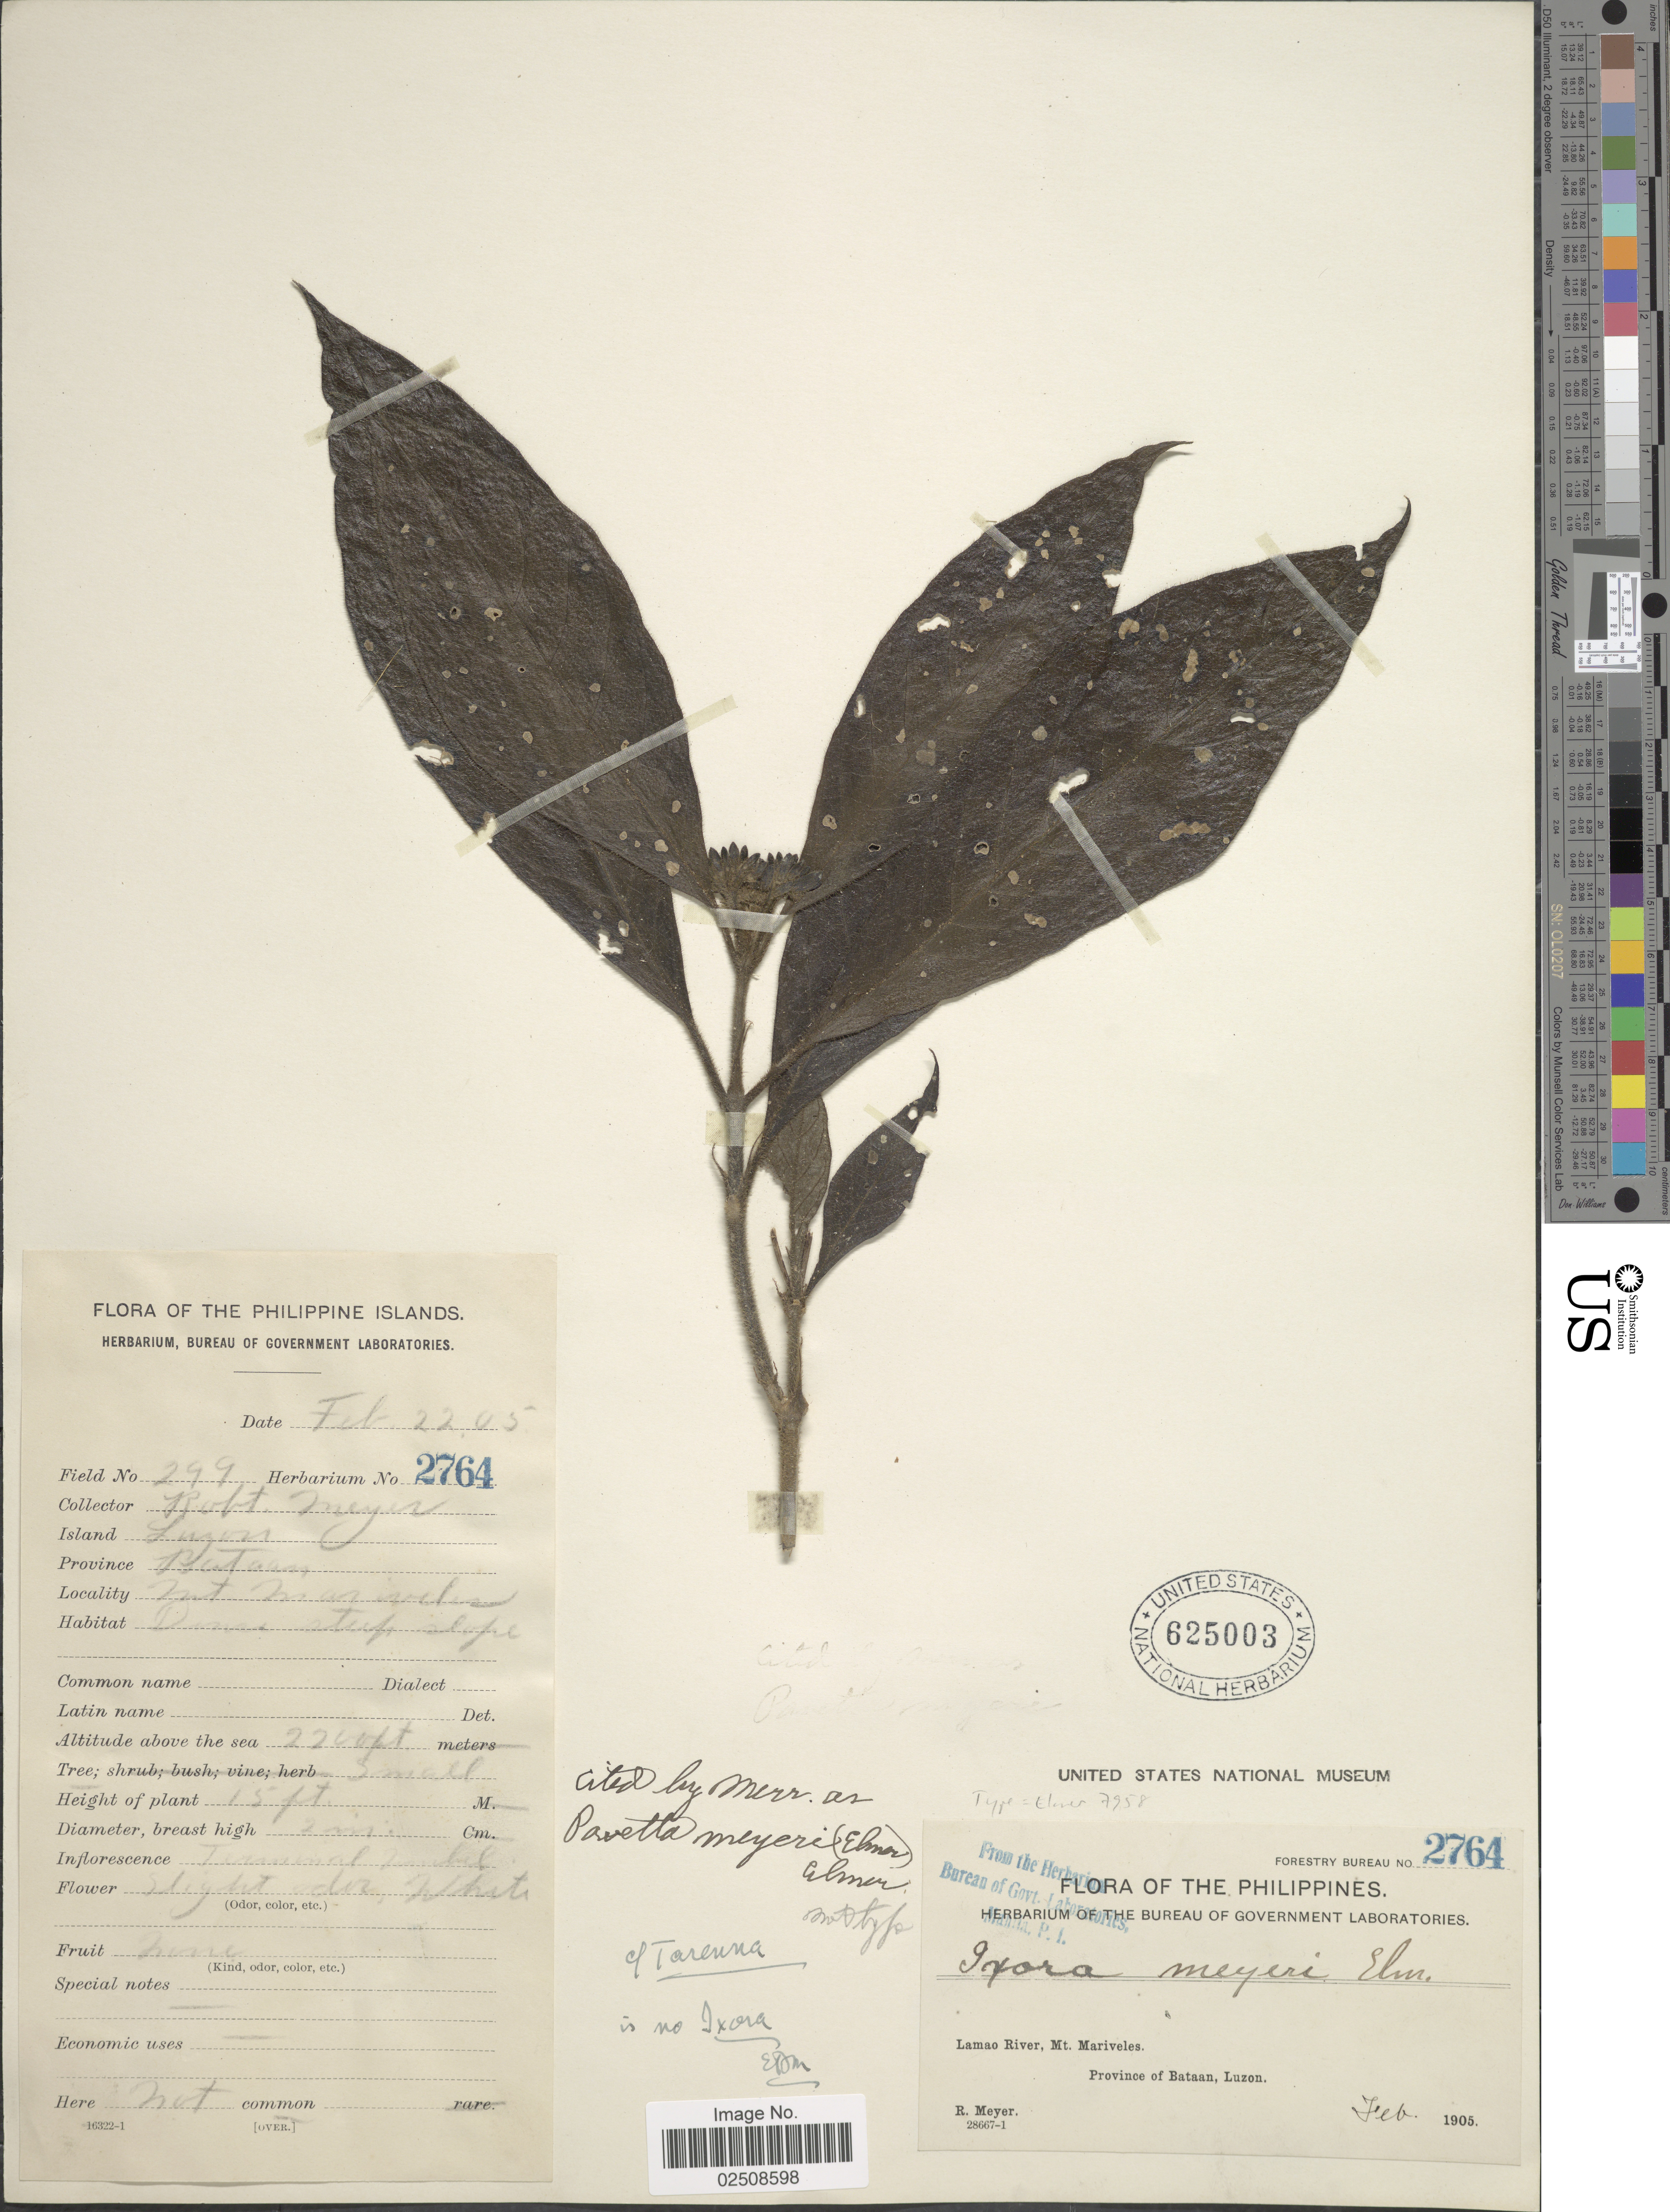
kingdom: Plantae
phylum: Tracheophyta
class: Magnoliopsida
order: Gentianales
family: Rubiaceae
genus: Pavetta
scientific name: Pavetta meyeri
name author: (Elmer) Elmer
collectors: R. Meyer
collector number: Forestry Bureau 2764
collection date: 1905-02-22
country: Philippines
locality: Lamao River, Mt. Mariveles. Province of Bataan, Luzon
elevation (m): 671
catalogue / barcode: US 625003